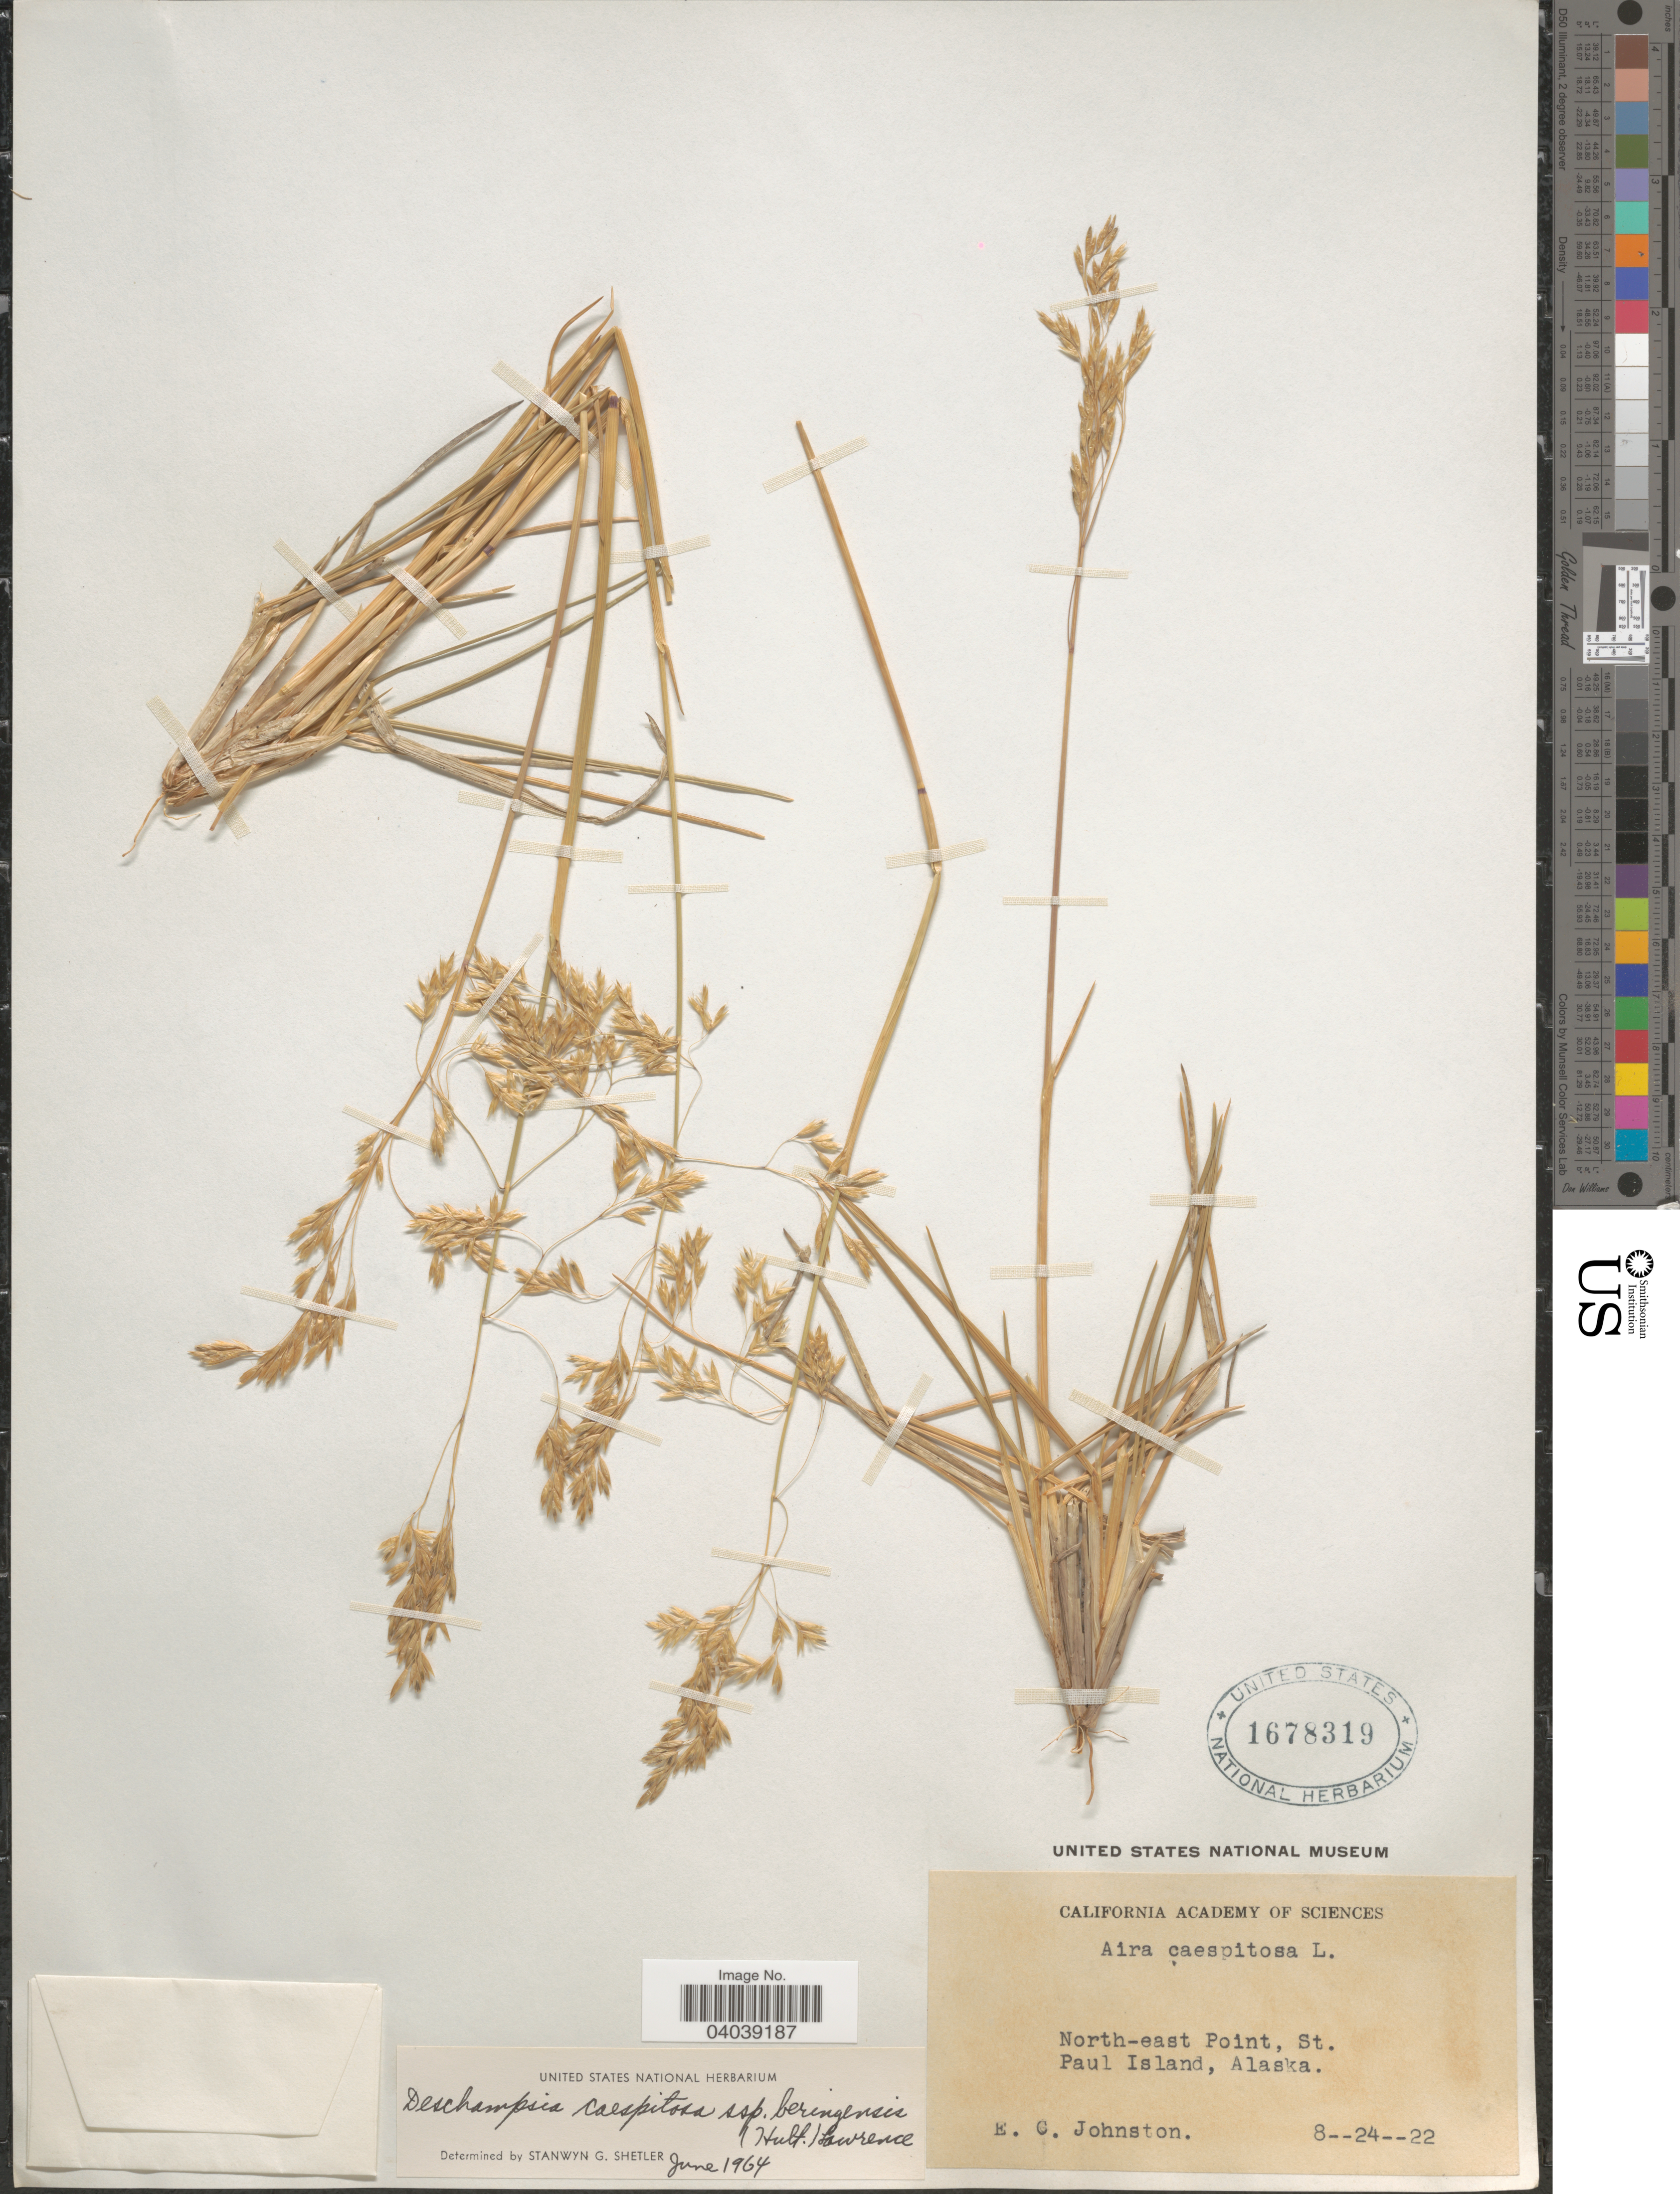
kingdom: Plantae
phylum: Tracheophyta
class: Liliopsida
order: Poales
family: Poaceae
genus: Deschampsia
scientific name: Deschampsia cespitosa subsp. beringensis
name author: (Hultén) Lawrence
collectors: E. C. Johnston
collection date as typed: Transcribed d/m/y: 24/8/22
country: United States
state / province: Alaska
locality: North-east Point, St. Paul Island.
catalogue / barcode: US 1678319